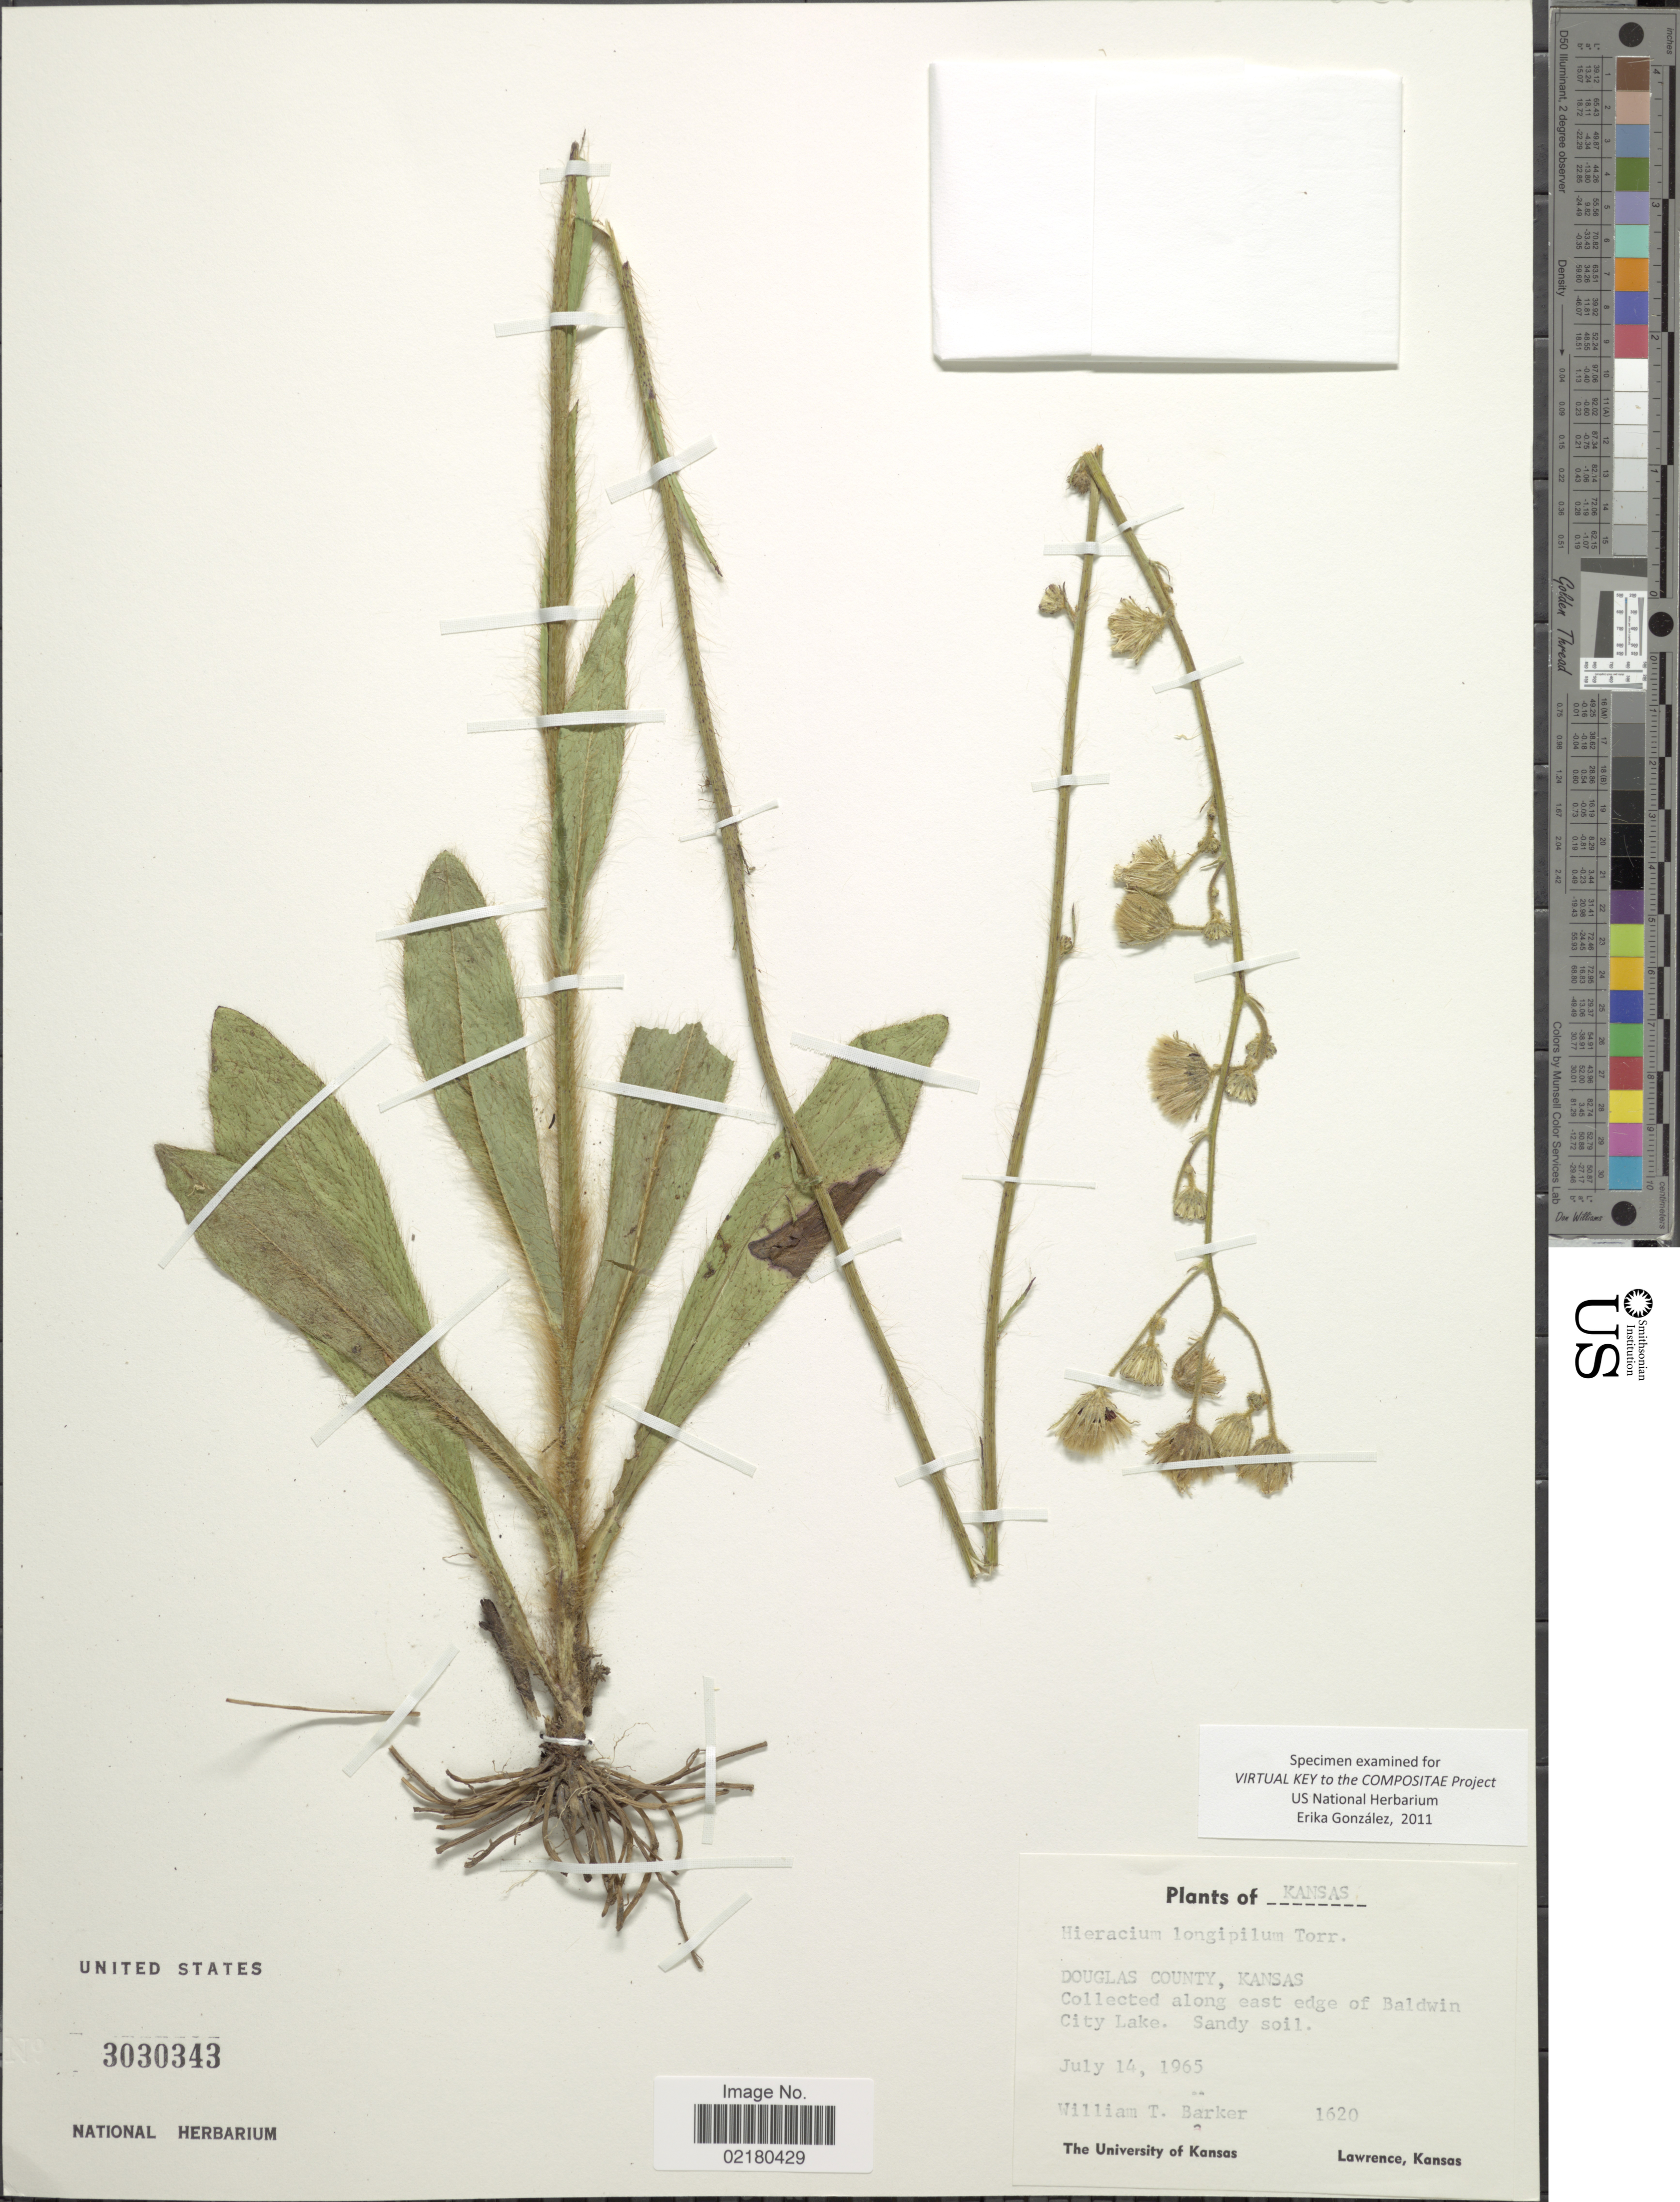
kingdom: Plantae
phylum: Tracheophyta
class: Magnoliopsida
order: Asterales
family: Asteraceae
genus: Hieracium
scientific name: Hieracium longipilum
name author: Torr. ex Hook.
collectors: W. T. Barker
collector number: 1620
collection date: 1965-07-14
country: United States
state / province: Kansas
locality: Douglas County, along east edge of Baldwin City Lake. Sandy Soil.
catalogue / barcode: US 3030343